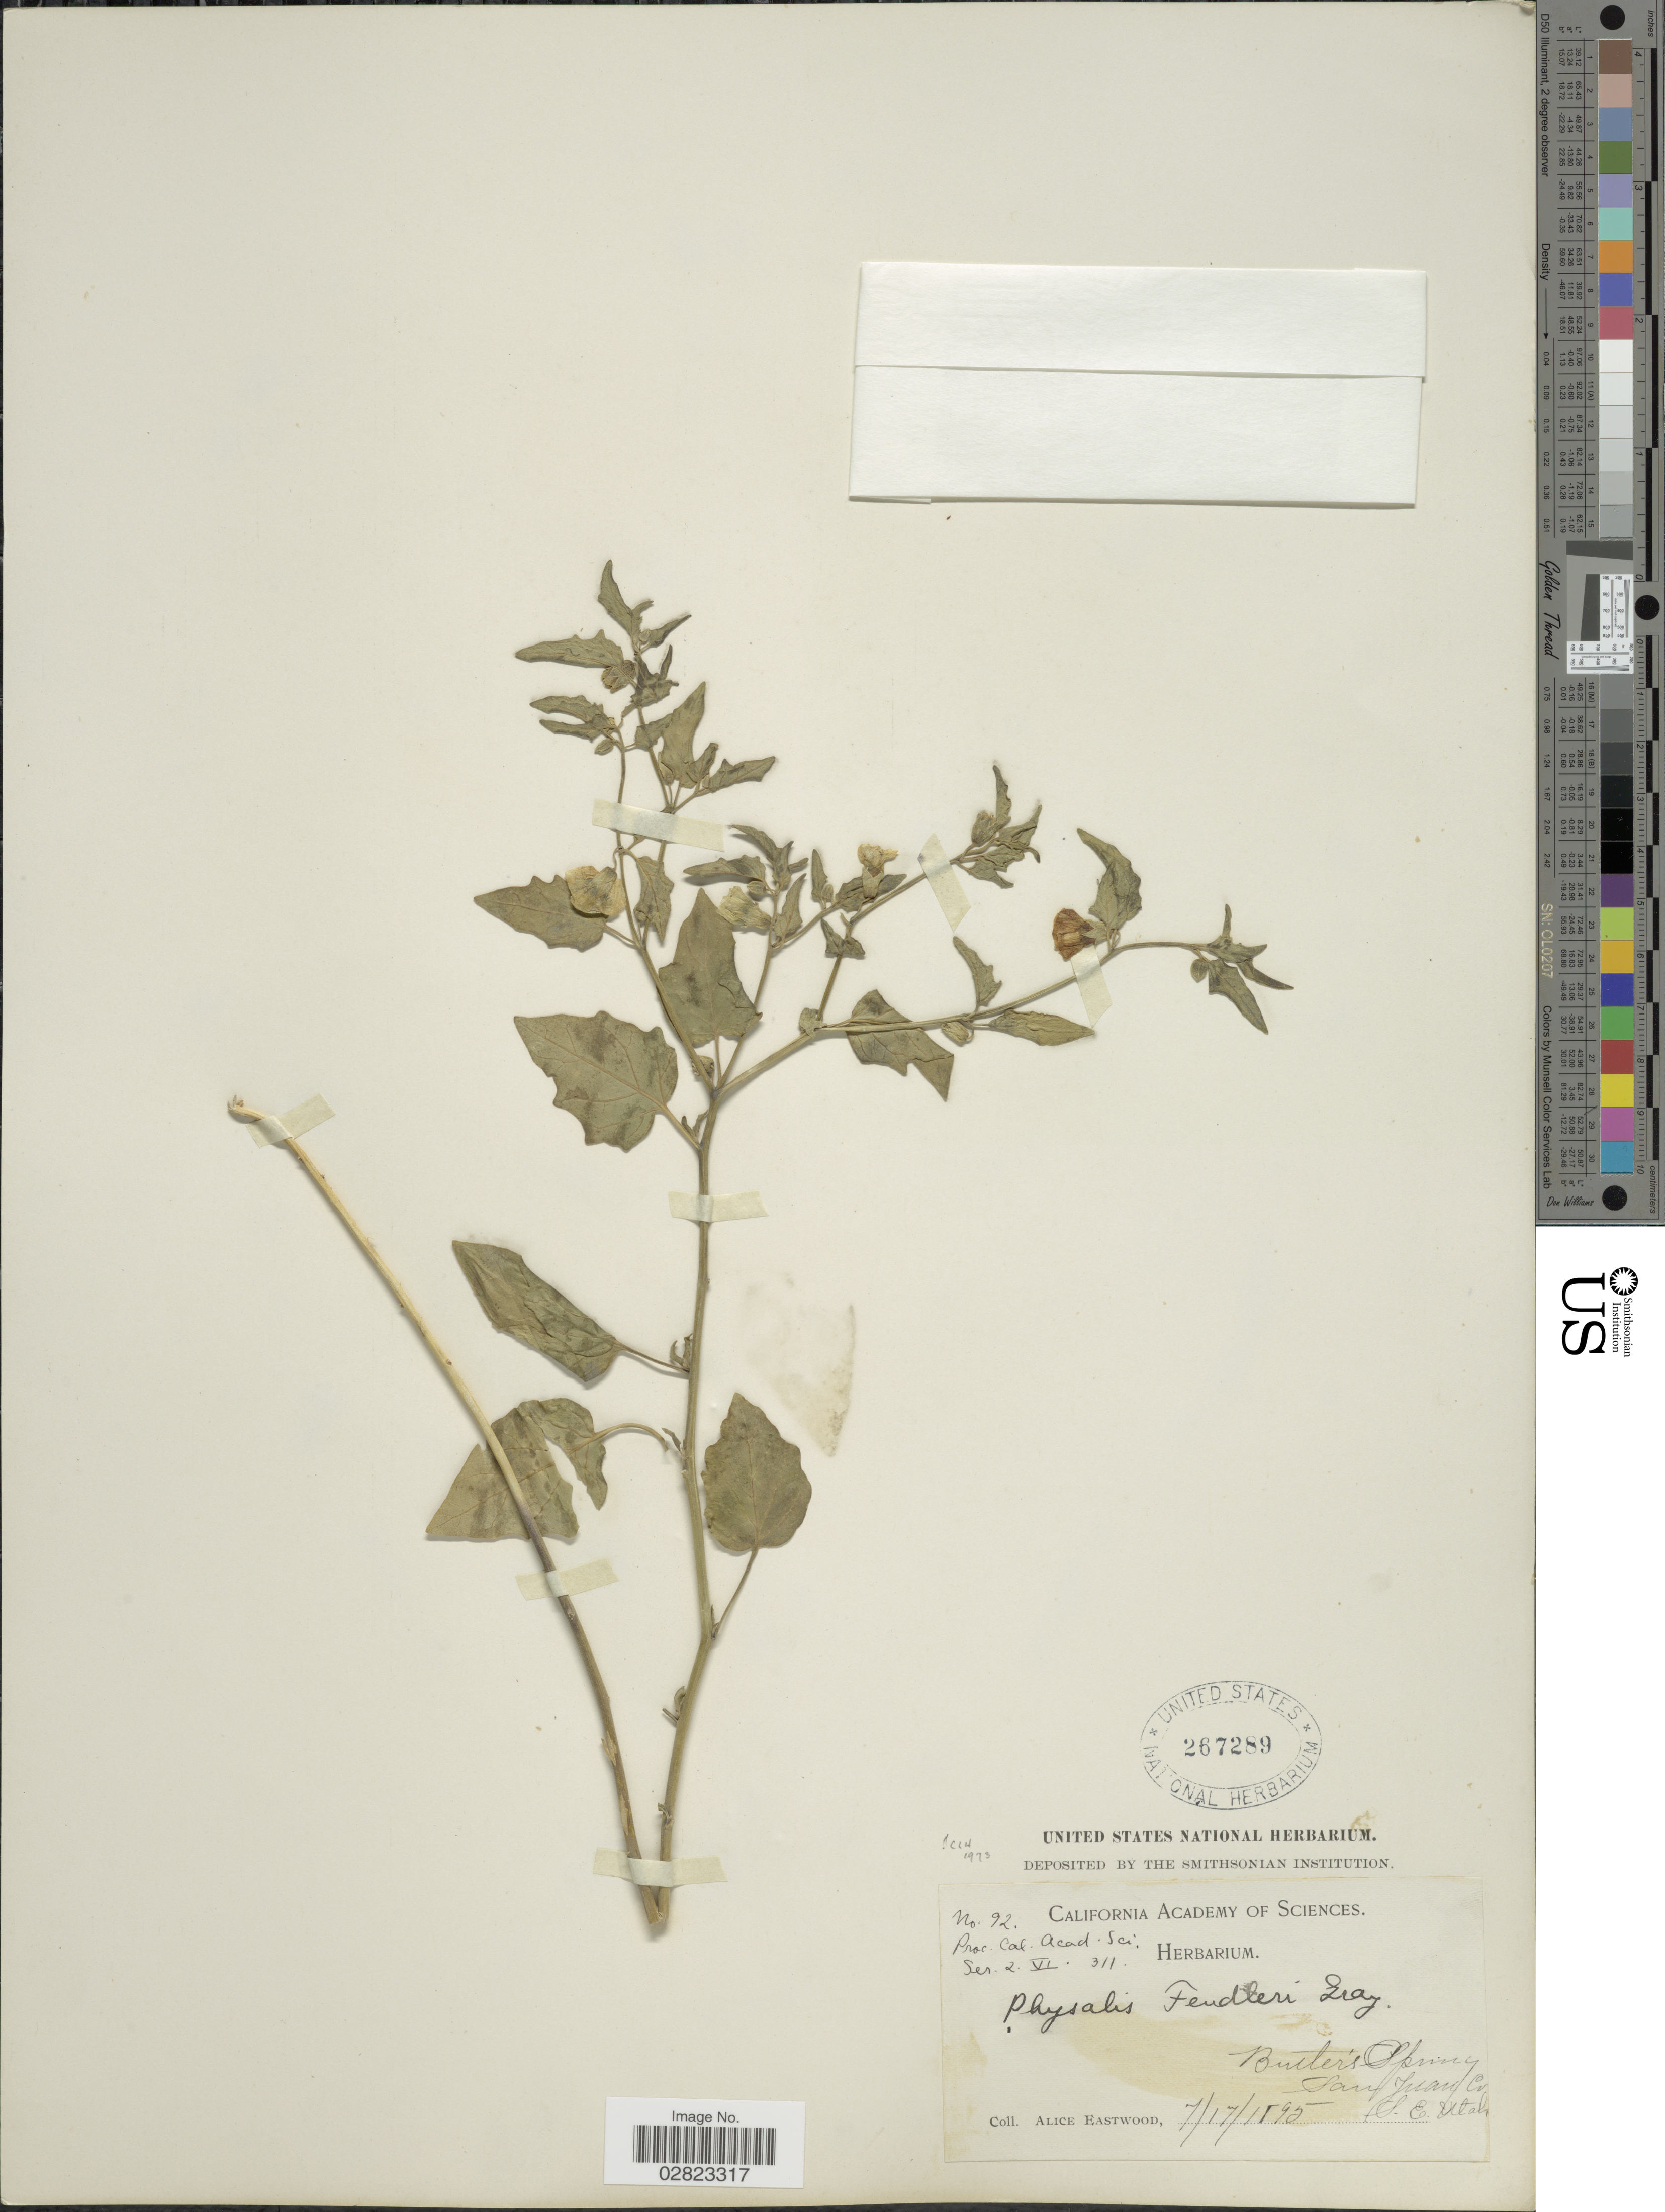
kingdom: Plantae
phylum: Tracheophyta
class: Magnoliopsida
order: Solanales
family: Solanaceae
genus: Physalis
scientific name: Physalis fendleri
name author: A. Gray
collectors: A. Eastwood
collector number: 92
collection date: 1895-07-17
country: United States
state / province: Utah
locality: Butler's Spring, San Juan Co. S.E. Utah.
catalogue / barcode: US 267289